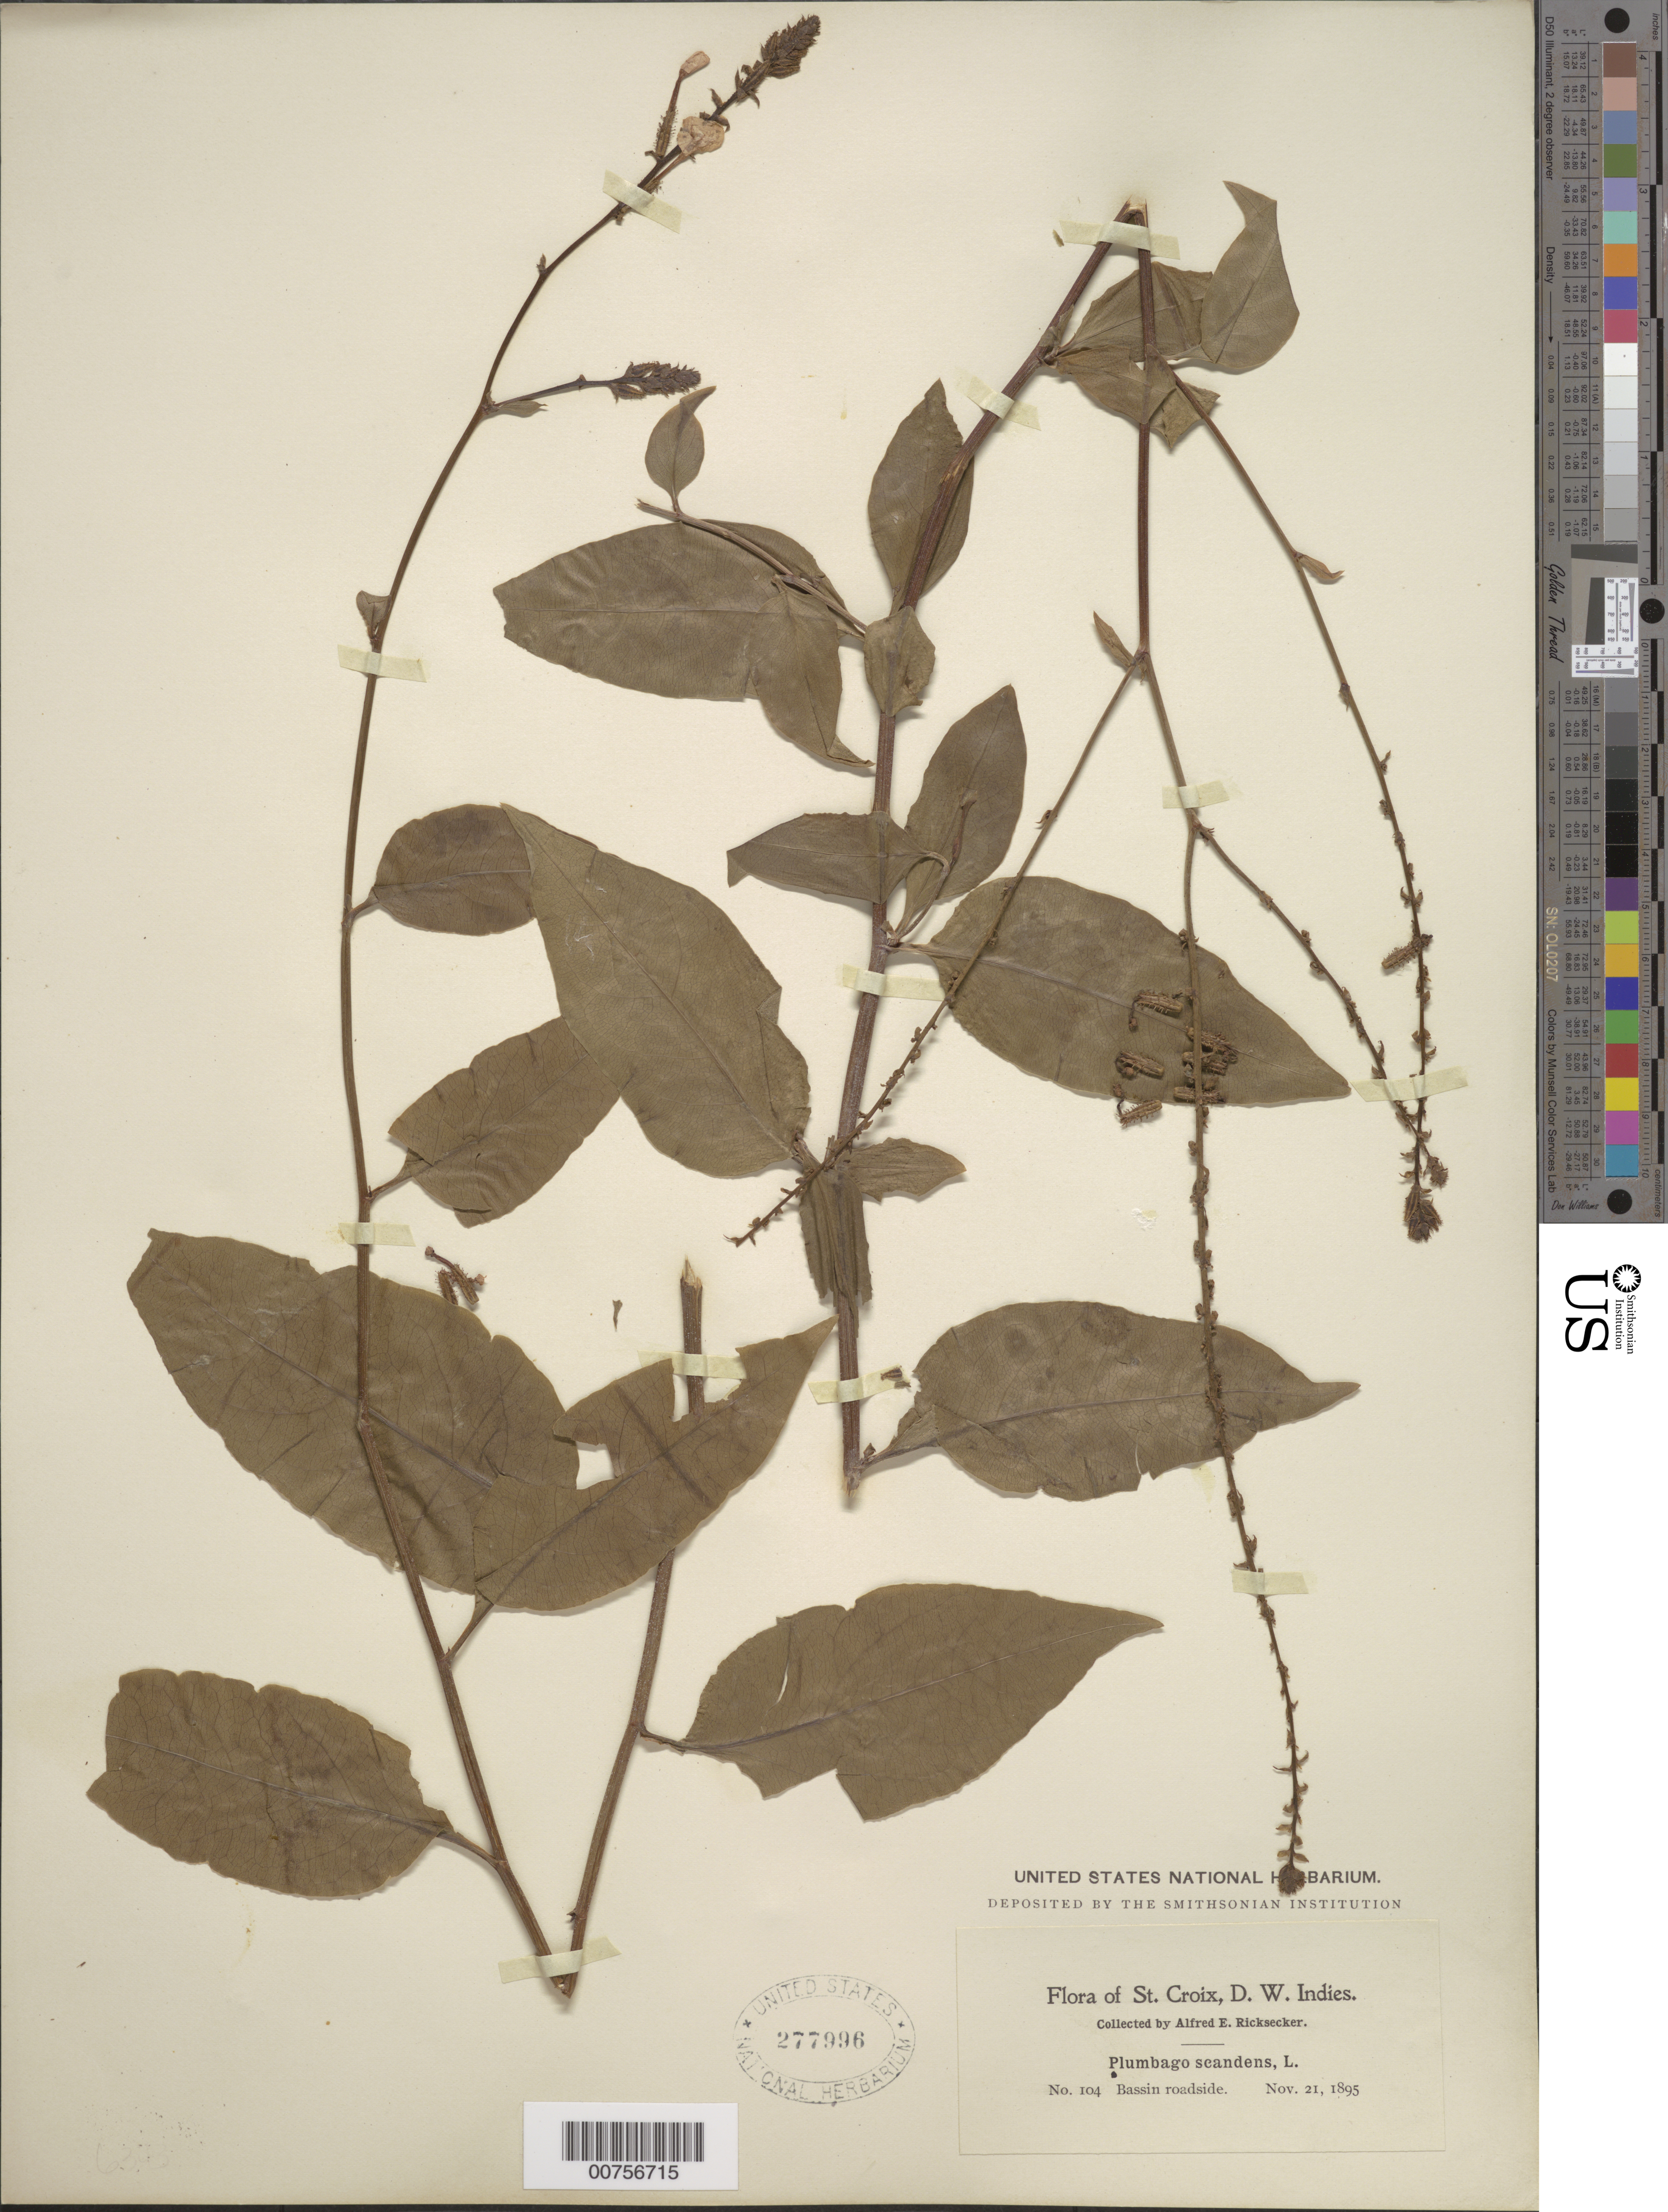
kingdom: Plantae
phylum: Tracheophyta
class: Magnoliopsida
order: Caryophyllales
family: Plumbaginaceae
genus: Plumbago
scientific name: Plumbago scandens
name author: L.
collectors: A. E. Ricksecker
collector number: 104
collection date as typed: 21 Nov 1895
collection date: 1895-11-21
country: U.S. Virgin Islands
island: St. Croix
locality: Bassin roadside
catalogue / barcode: US 277996